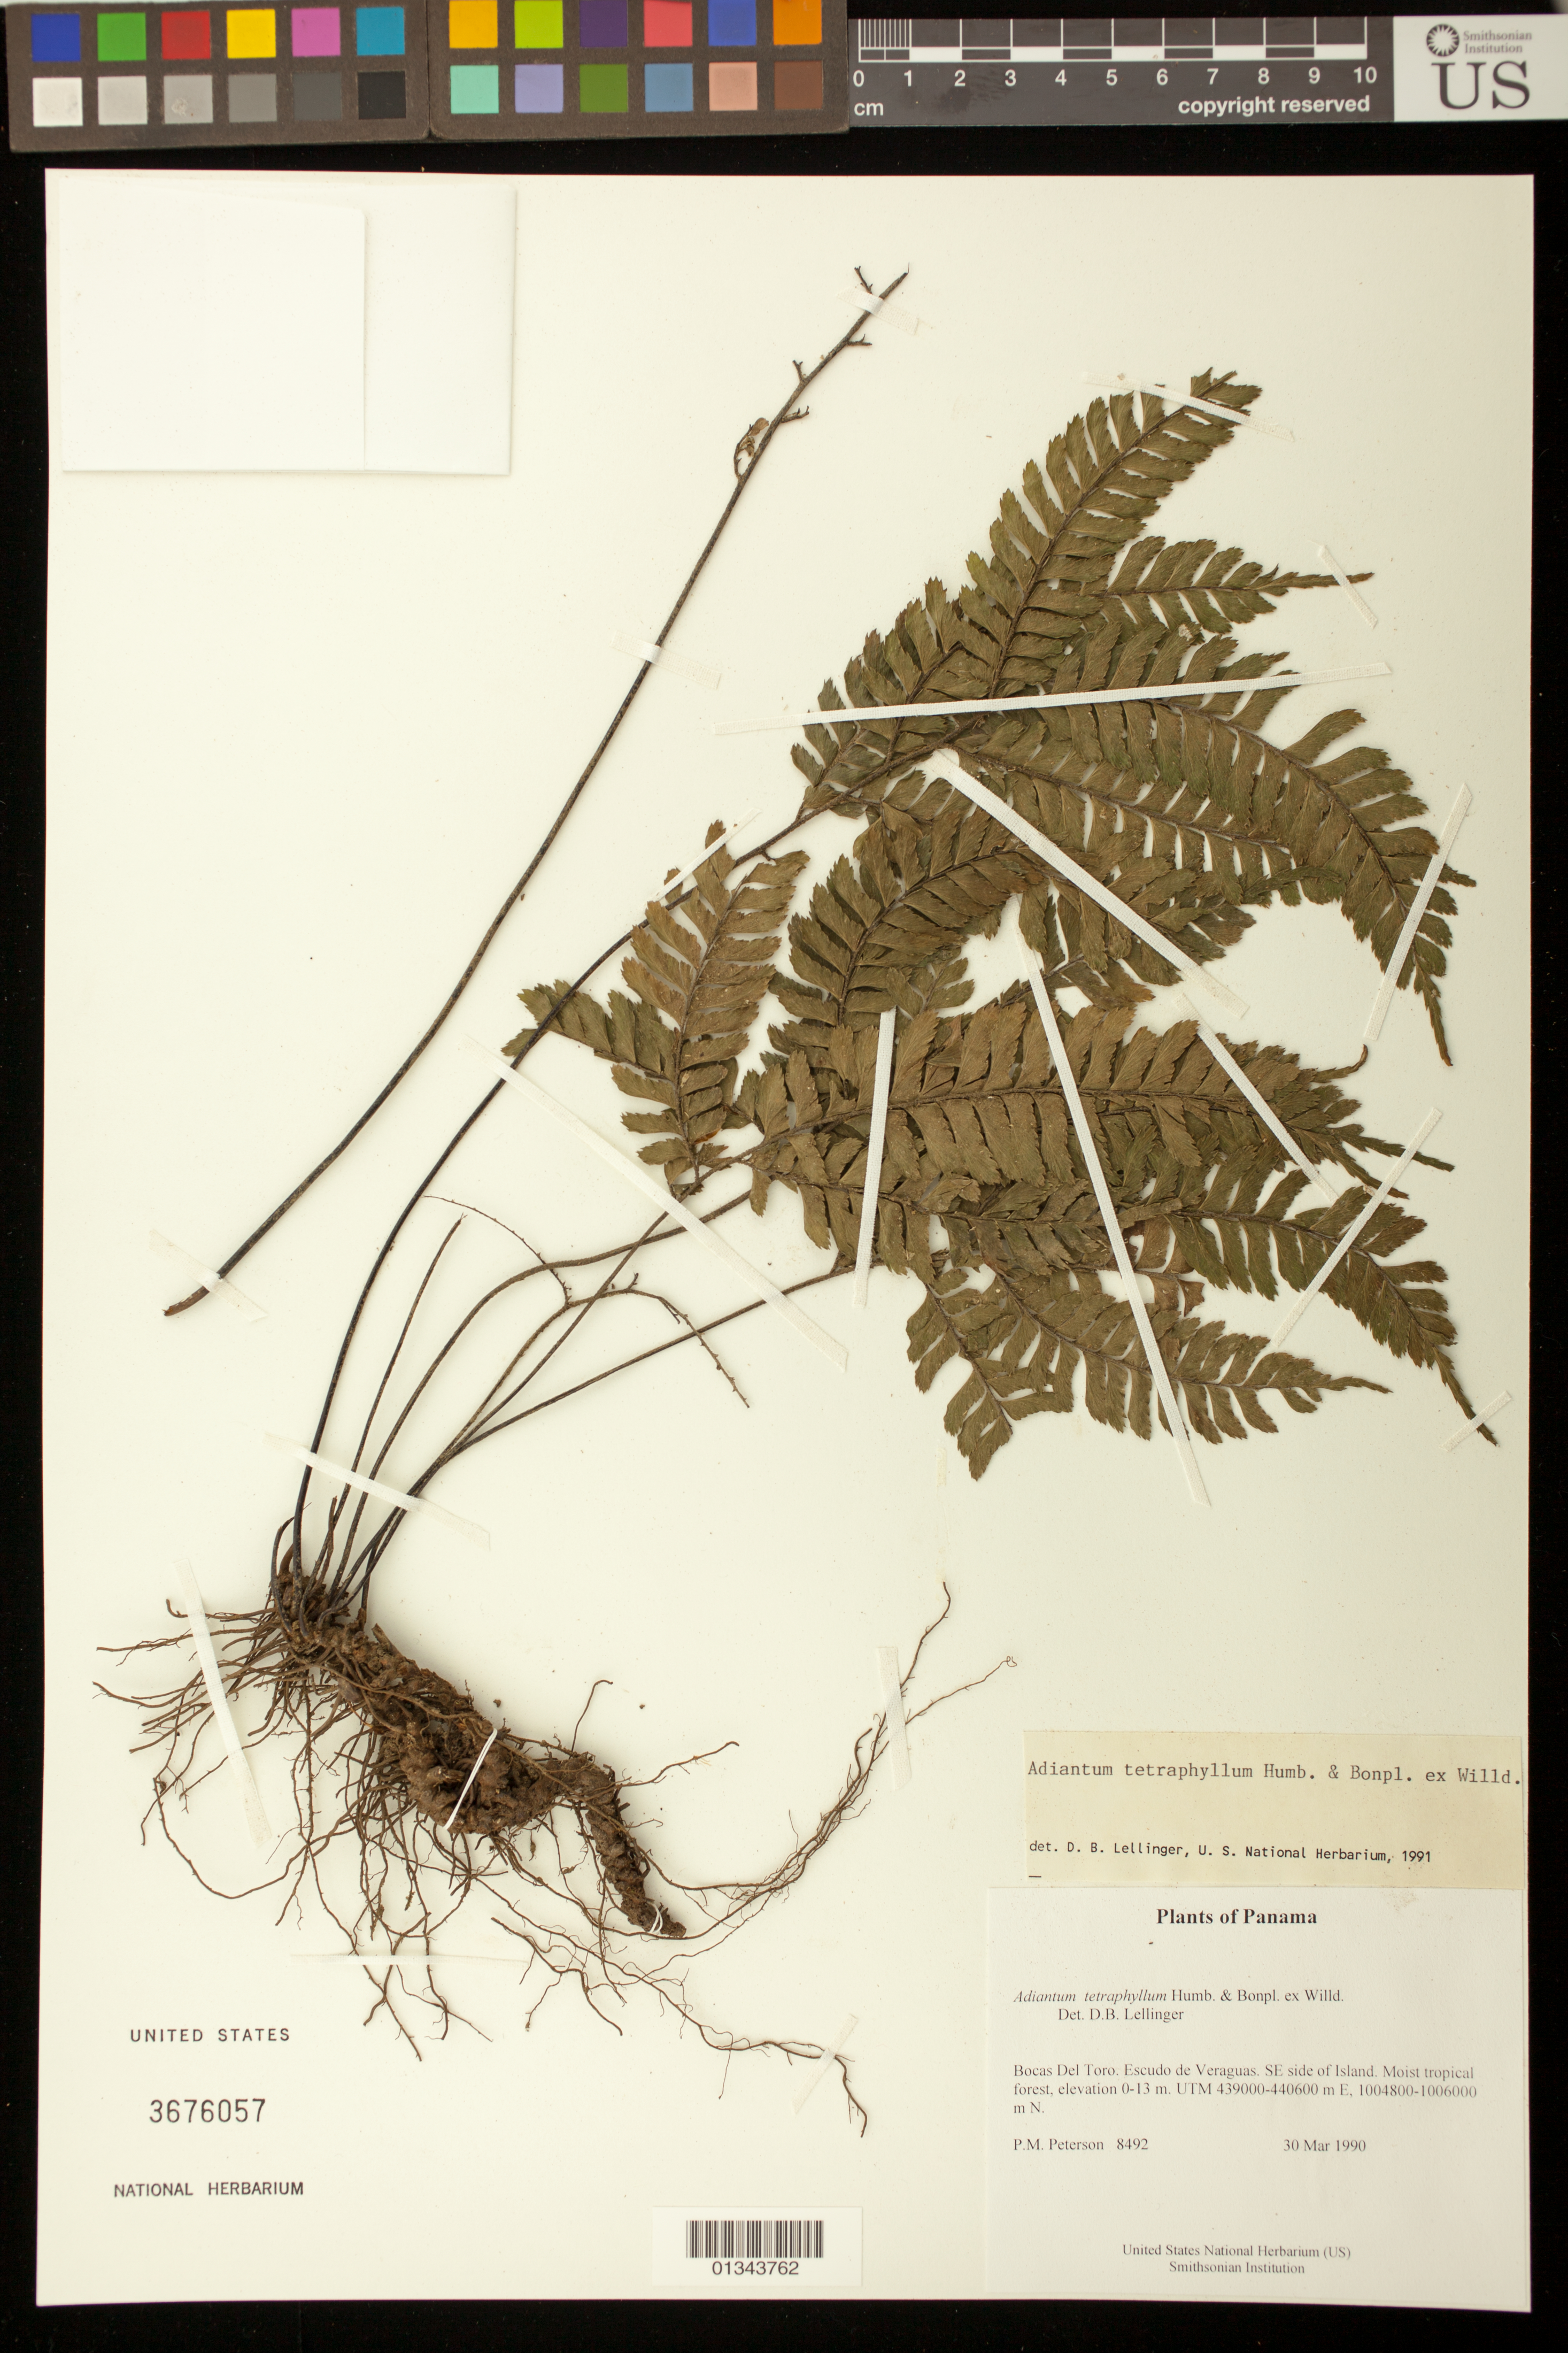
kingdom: Plantae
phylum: Tracheophyta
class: Polypodiopsida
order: Polypodiales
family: Pteridaceae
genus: Adiantum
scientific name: Adiantum tetraphyllum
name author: Humb. & Bonpl. ex Willd.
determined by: Lellinger, David B., (BOT), Smithsonian Institution - National Museum of Natural History (UNITED STATES)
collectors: P. M. Peterson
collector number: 08492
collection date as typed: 30 Mar 1990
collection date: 1990-03-30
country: Panama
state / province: Bocas del Toro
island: Escudo de Veraguas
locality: SE side of Island.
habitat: Moist tropical forest, UTM 439000-440600 m E. to 1004800-1006000 m N.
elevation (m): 0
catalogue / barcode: US 3676057